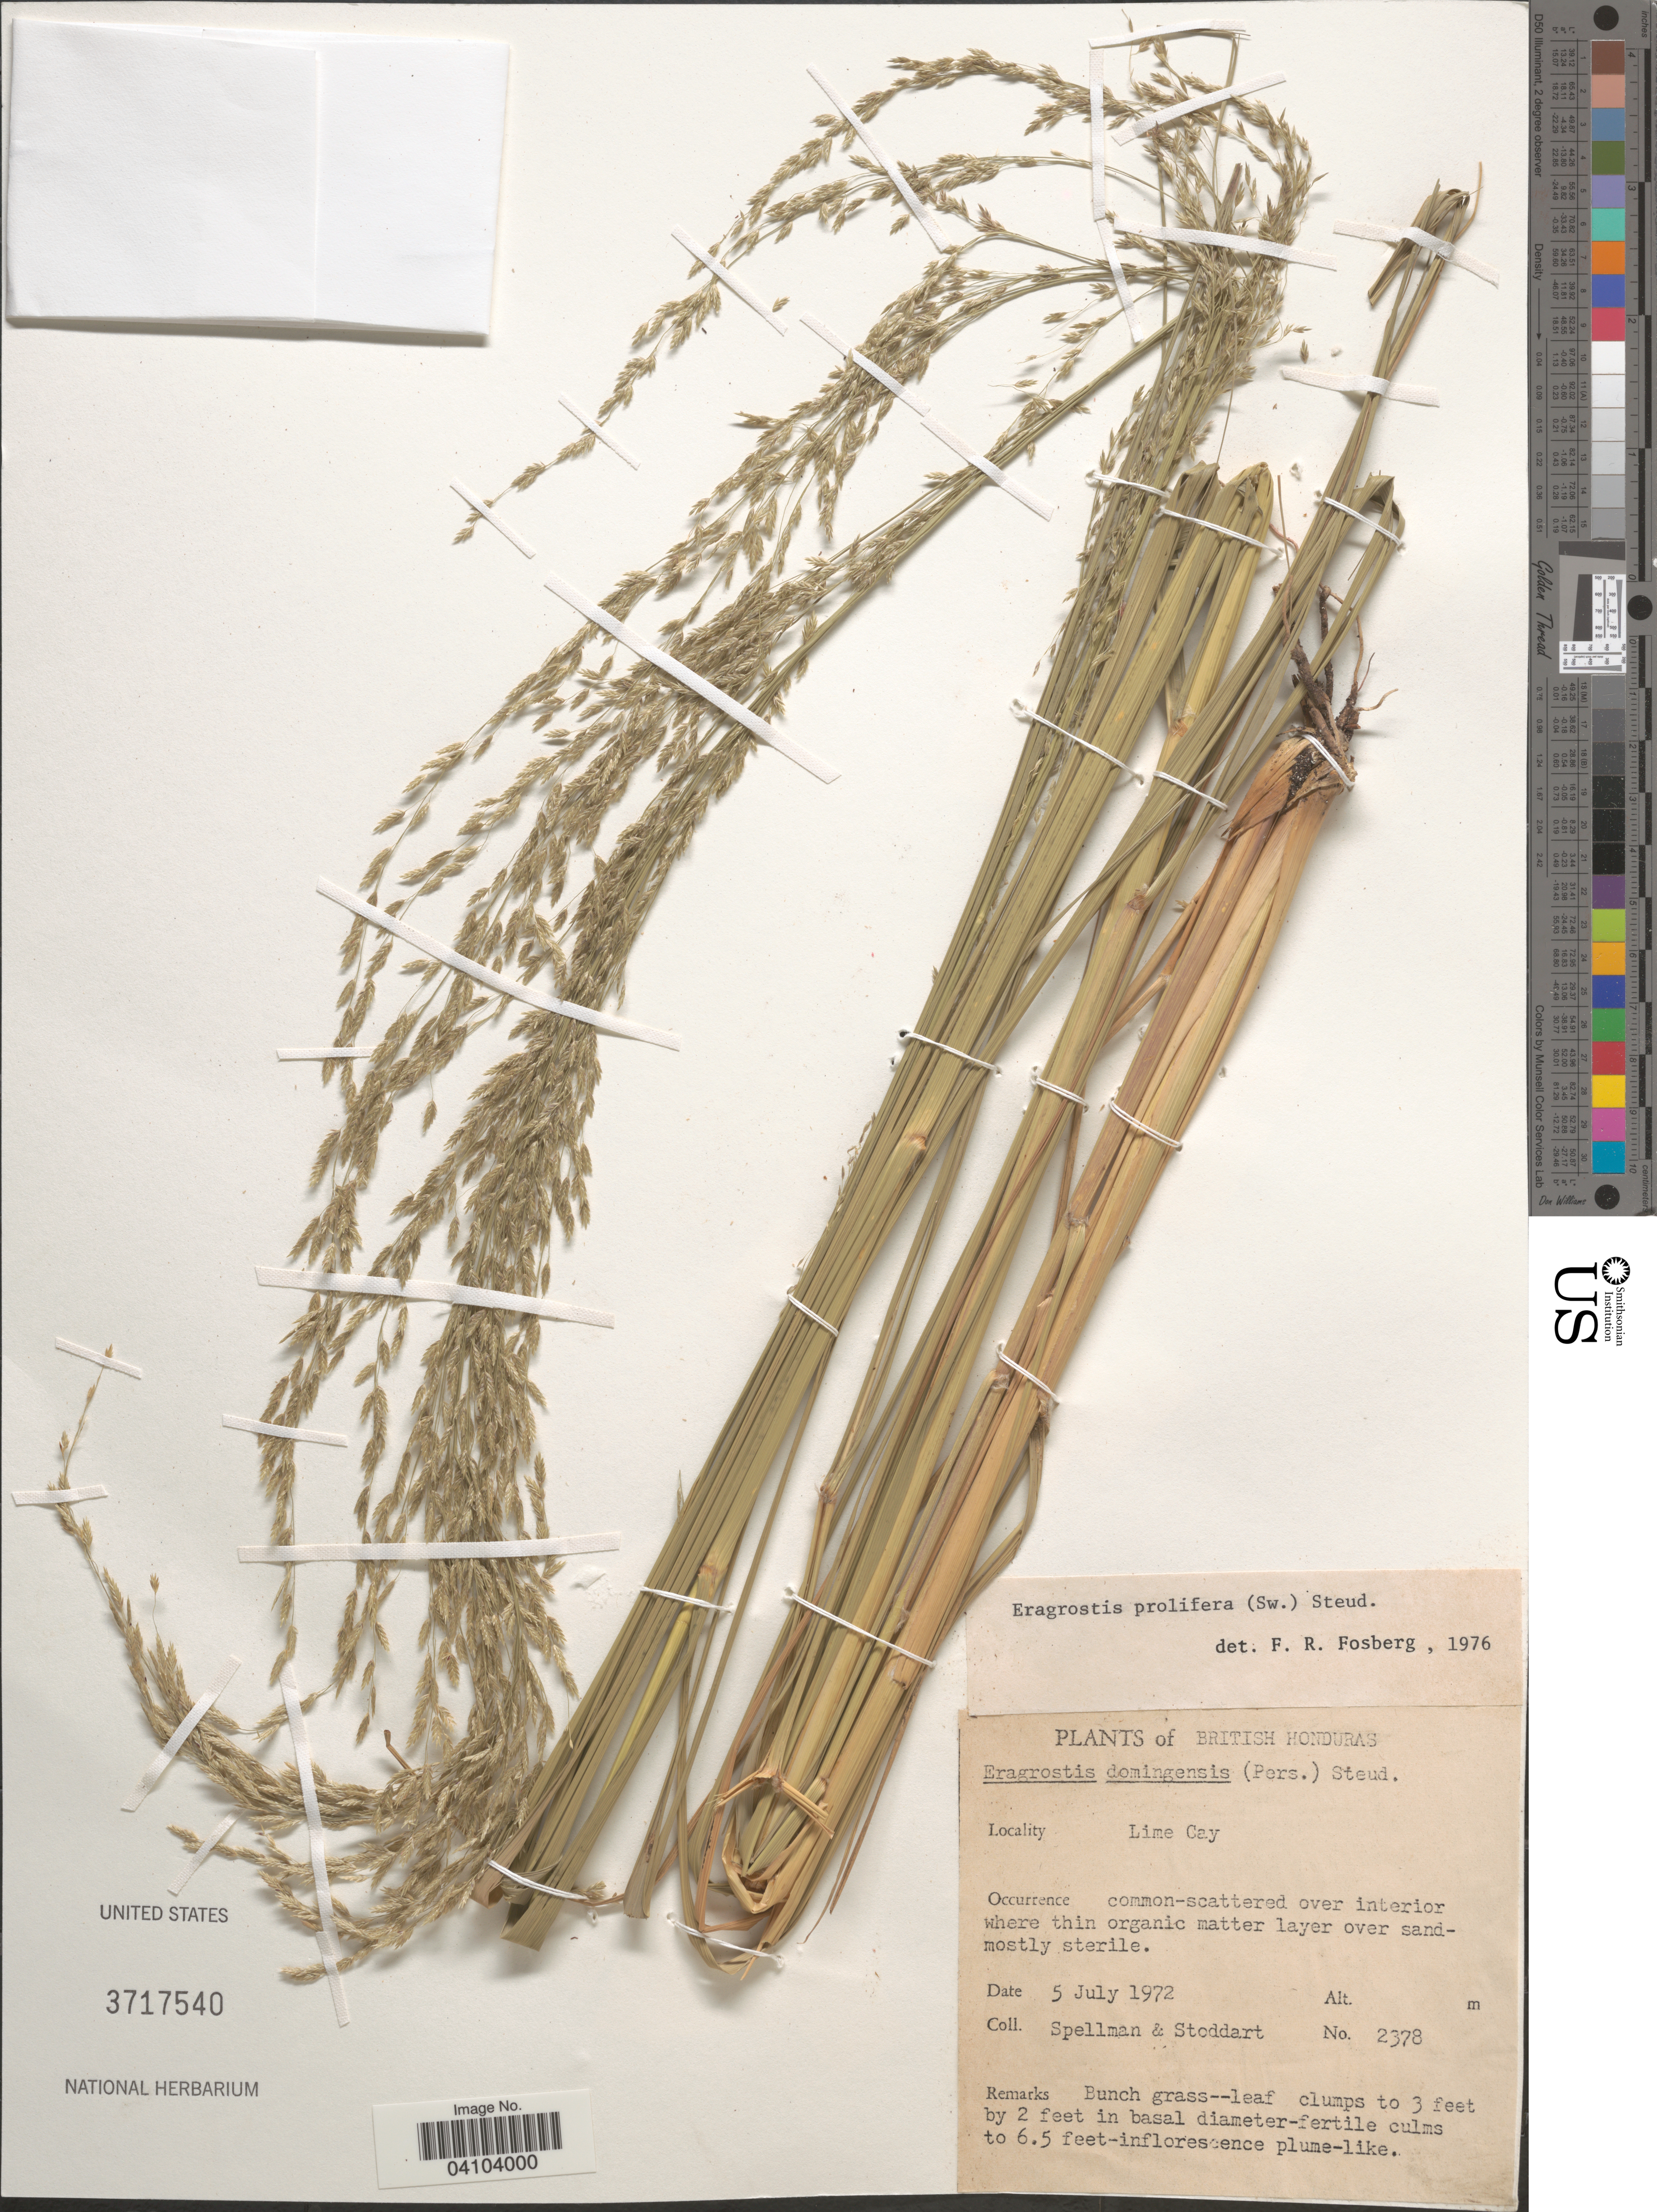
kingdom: Plantae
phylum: Tracheophyta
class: Liliopsida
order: Poales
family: Poaceae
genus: Eragrostis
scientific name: Eragrostis prolifera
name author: (Sw.) Steud.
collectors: Spellman, -- & -. Stoddart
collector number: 2378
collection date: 1972-07-05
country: Belize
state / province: Toledo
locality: British Honduras. Lime Cay.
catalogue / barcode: US 3717540